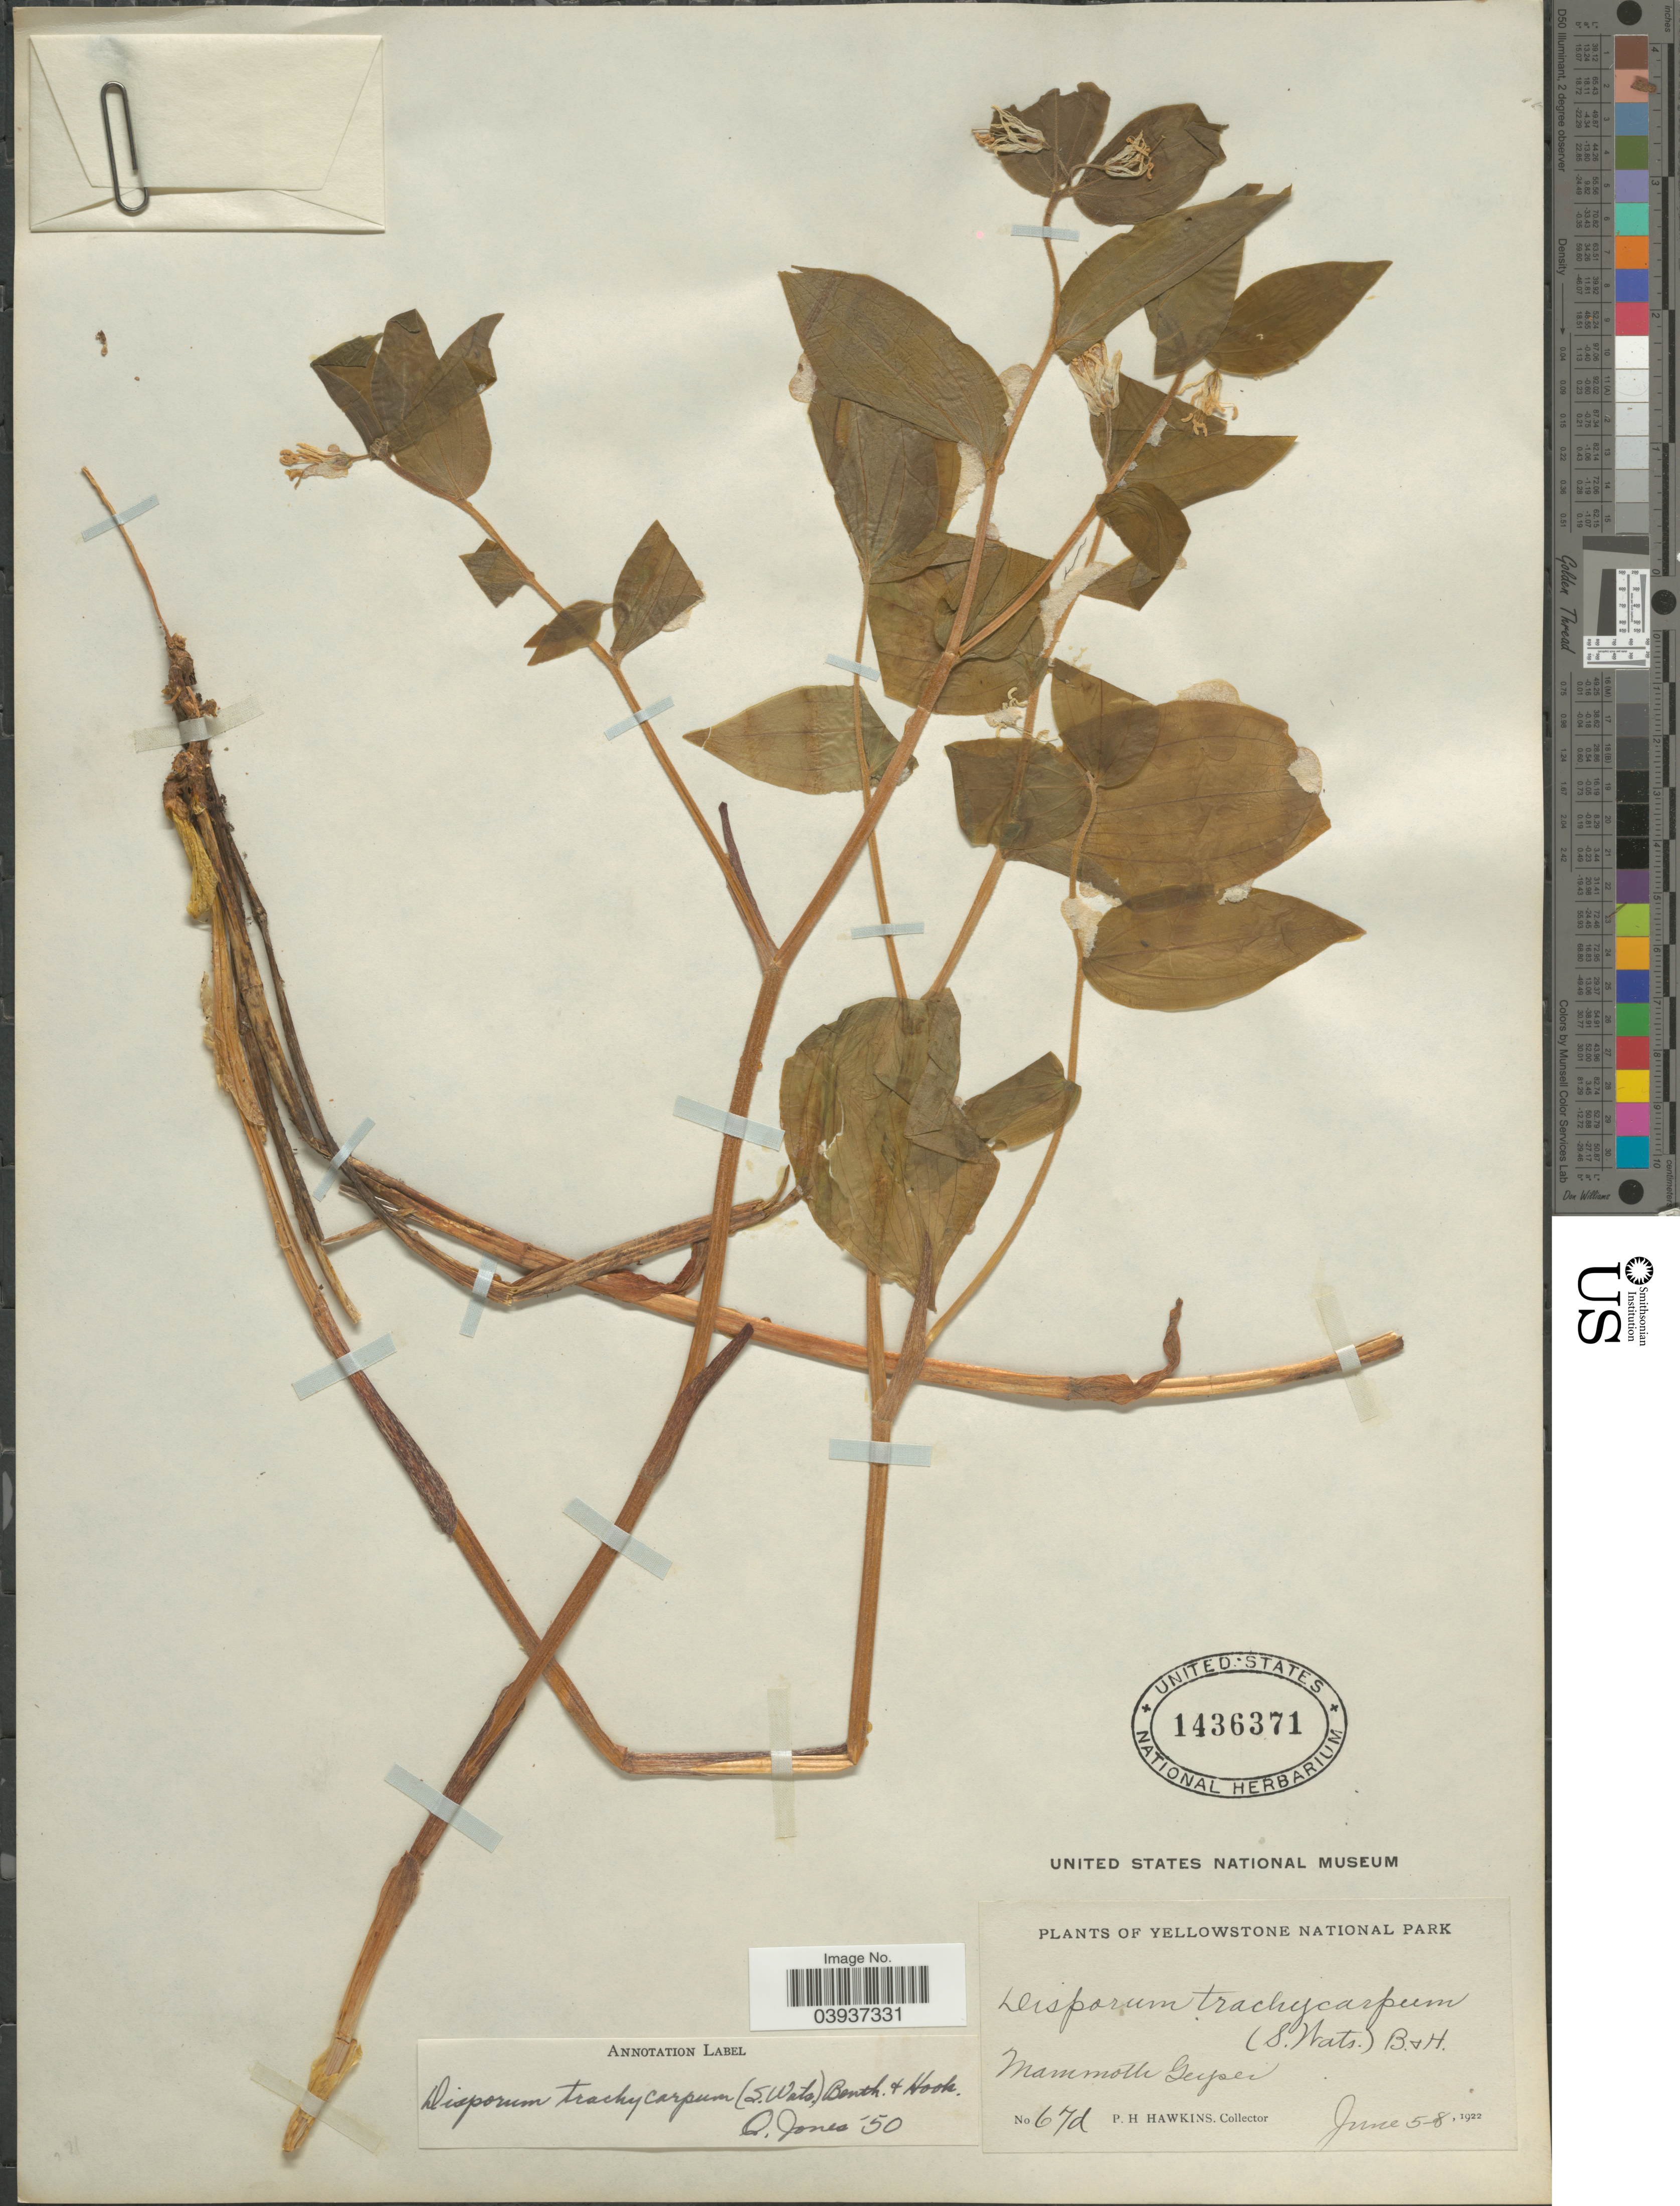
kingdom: Plantae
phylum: Tracheophyta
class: Liliopsida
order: Liliales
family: Colchicaceae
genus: Disporum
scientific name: Disporum trachycarpum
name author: (S. Watson) Benth. & Hook. f.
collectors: P. Hawkins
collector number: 67d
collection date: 1922-06-05/1922-06-08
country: United States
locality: Mammoth Geyser.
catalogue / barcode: US 1436371